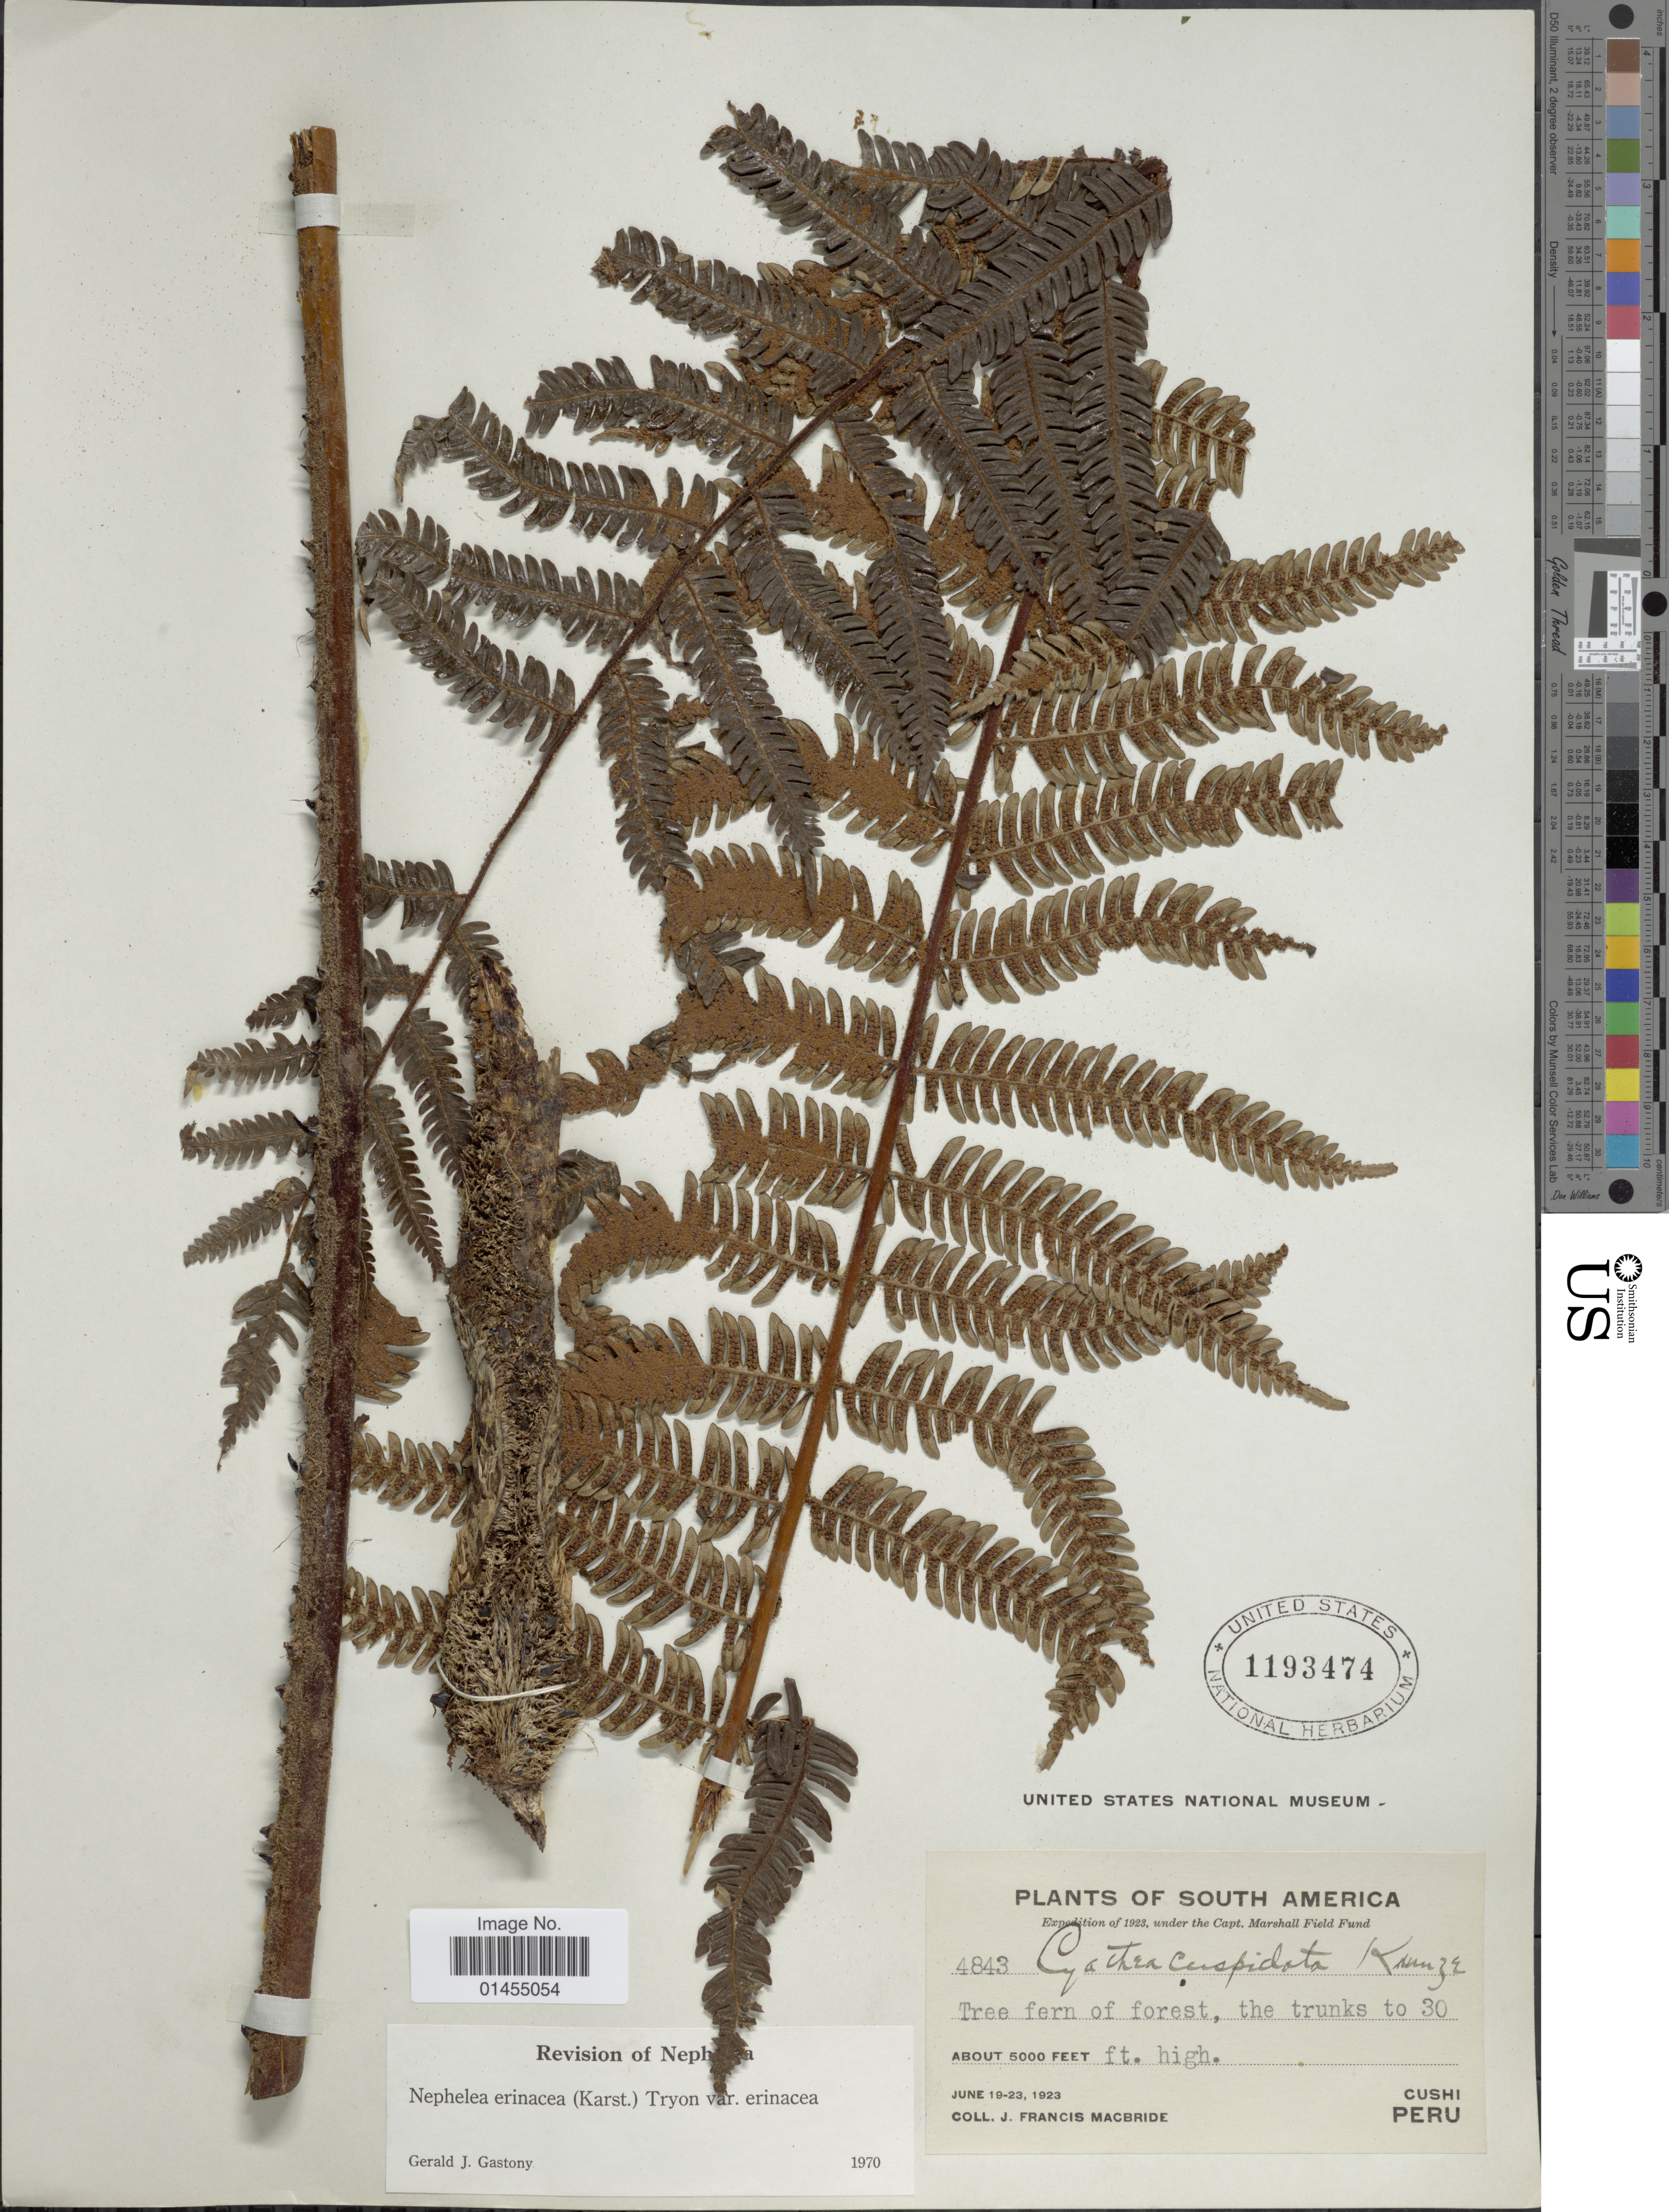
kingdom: Plantae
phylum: Tracheophyta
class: Polypodiopsida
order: Cyatheales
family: Cyatheaceae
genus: Alsophila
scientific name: Alsophila erinacea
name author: (H. Karst.) D.S. Conant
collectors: J. F. Macbride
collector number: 4843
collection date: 1923-06-19/1923-06-23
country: Peru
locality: Cushi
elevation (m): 1524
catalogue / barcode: US 1193474